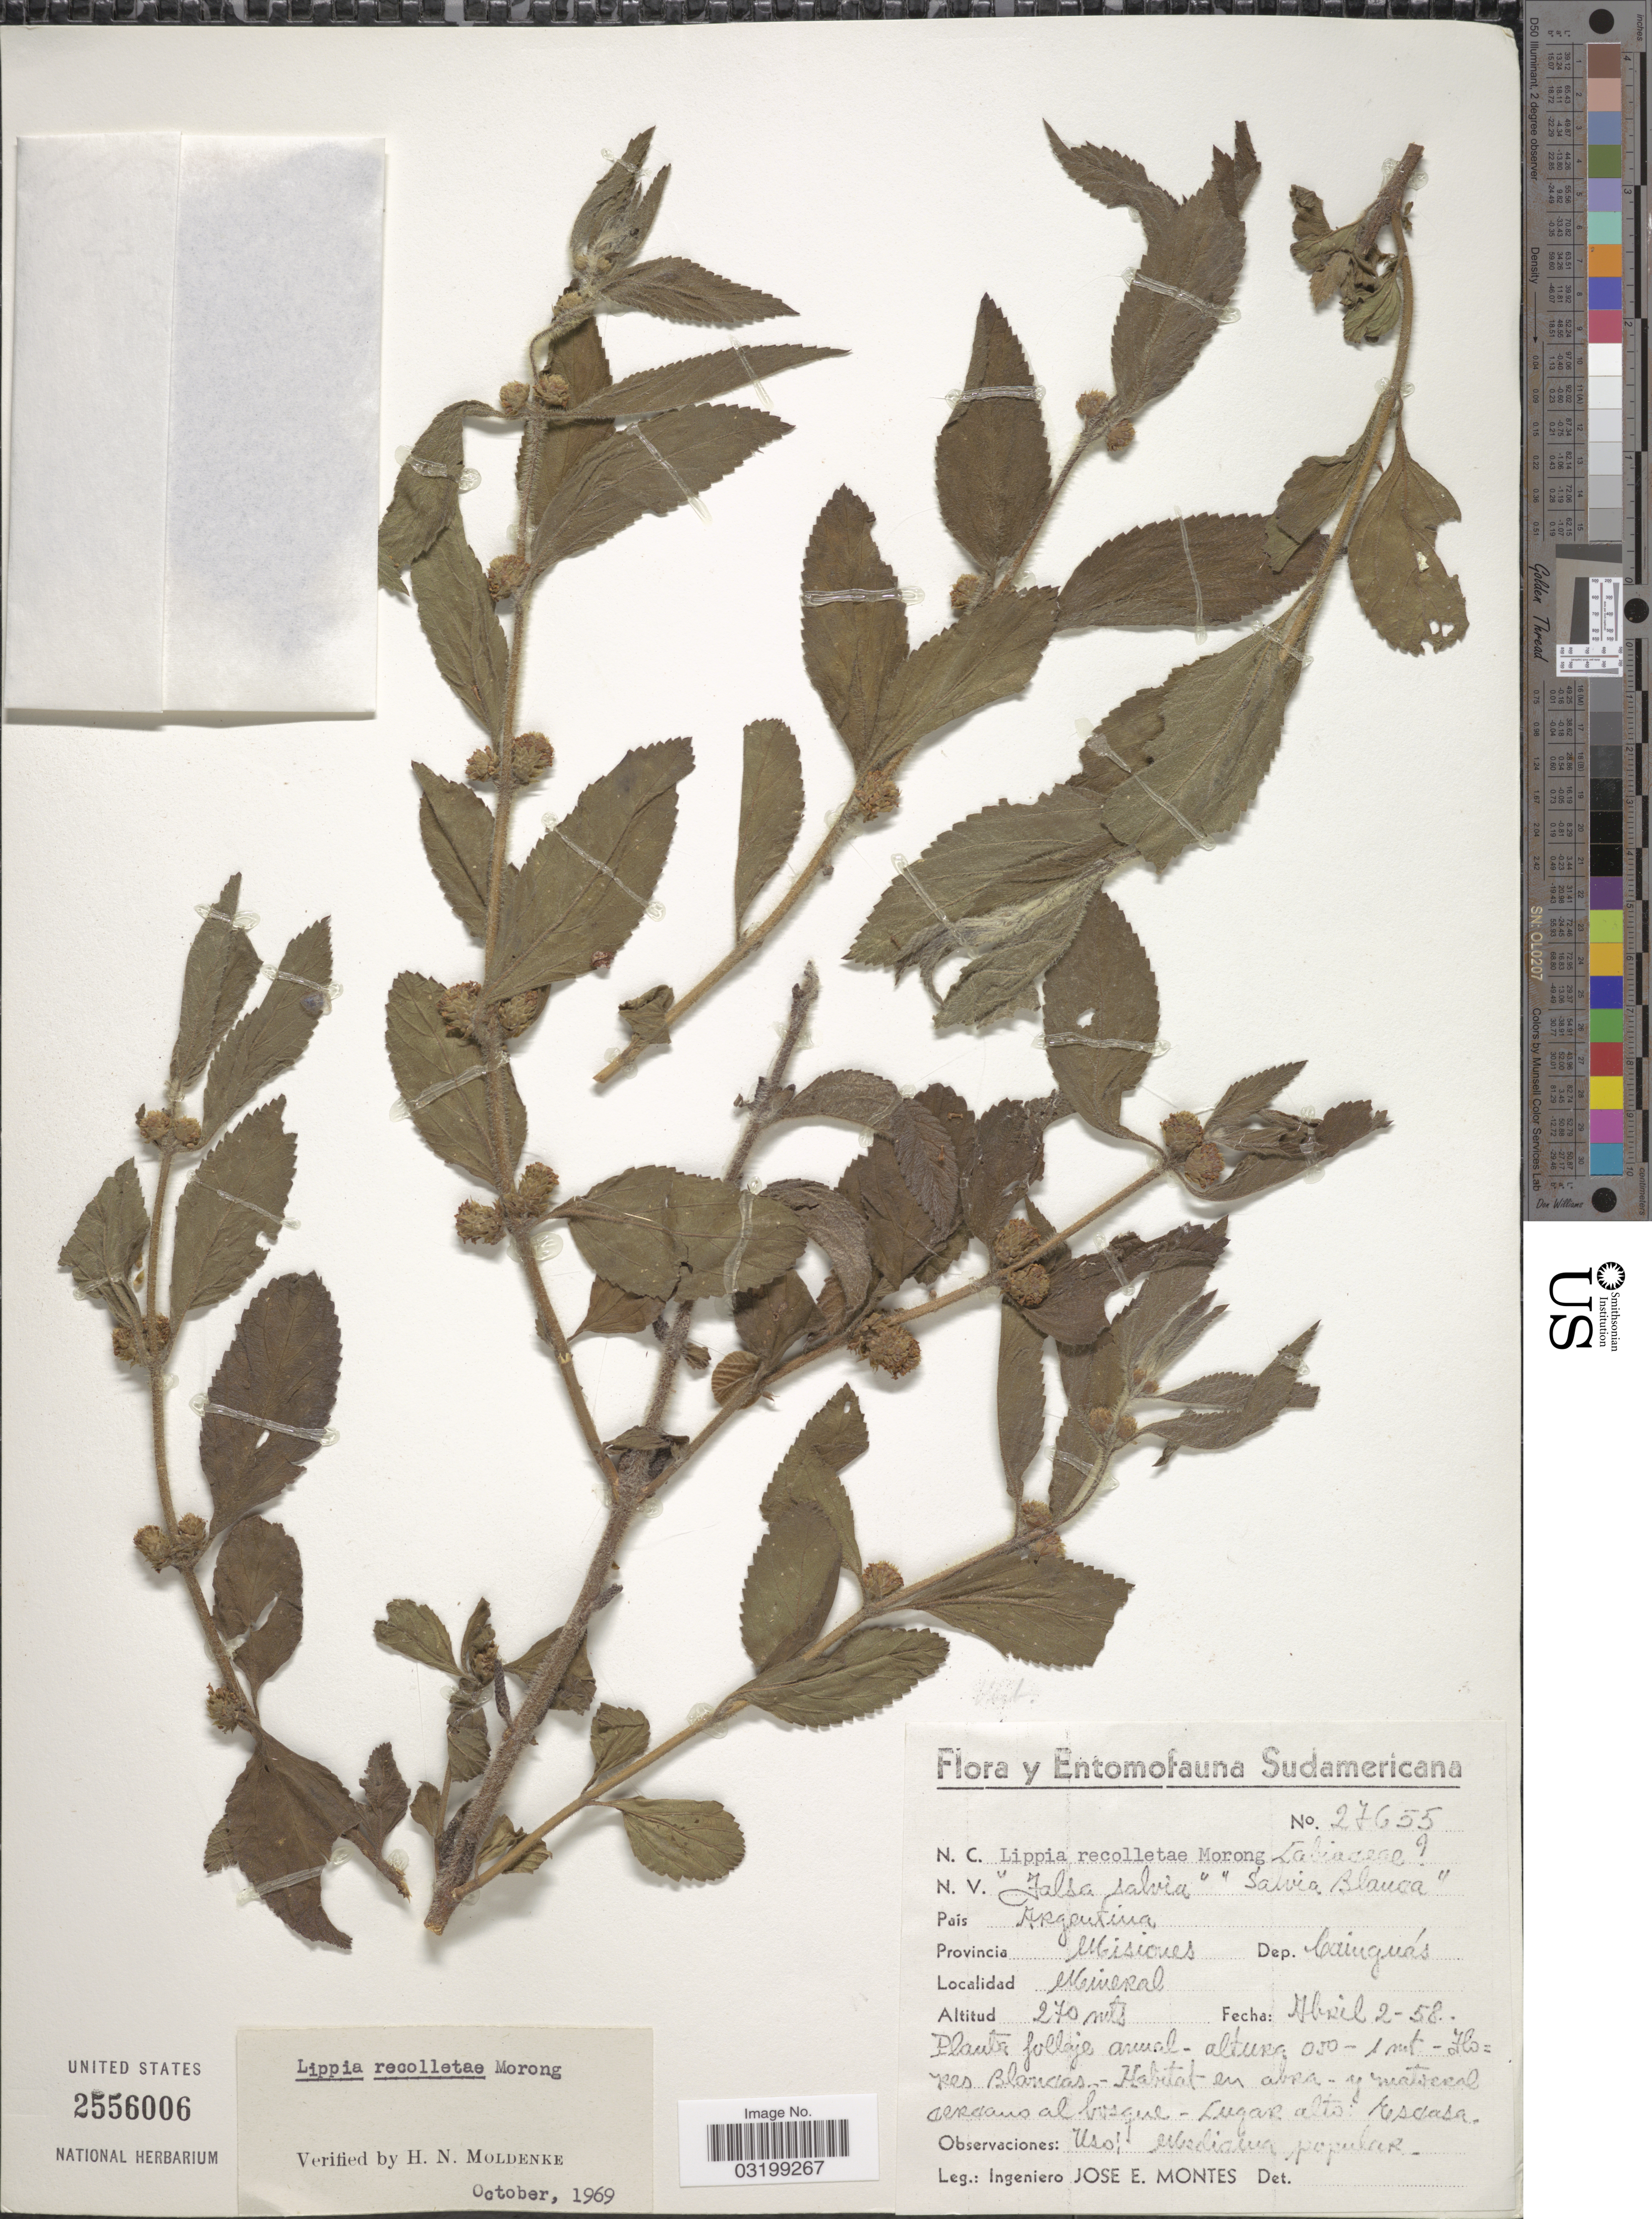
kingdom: Plantae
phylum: Tracheophyta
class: Magnoliopsida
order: Lamiales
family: Verbenaceae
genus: Lippia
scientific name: Lippia recolletae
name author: Morong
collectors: J. E. Montes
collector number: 27655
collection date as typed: Transcribed d/m/y: 2/4/58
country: Argentina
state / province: Misiones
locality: Dep. Cainguás. Mineral.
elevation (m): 270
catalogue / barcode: US 2556006